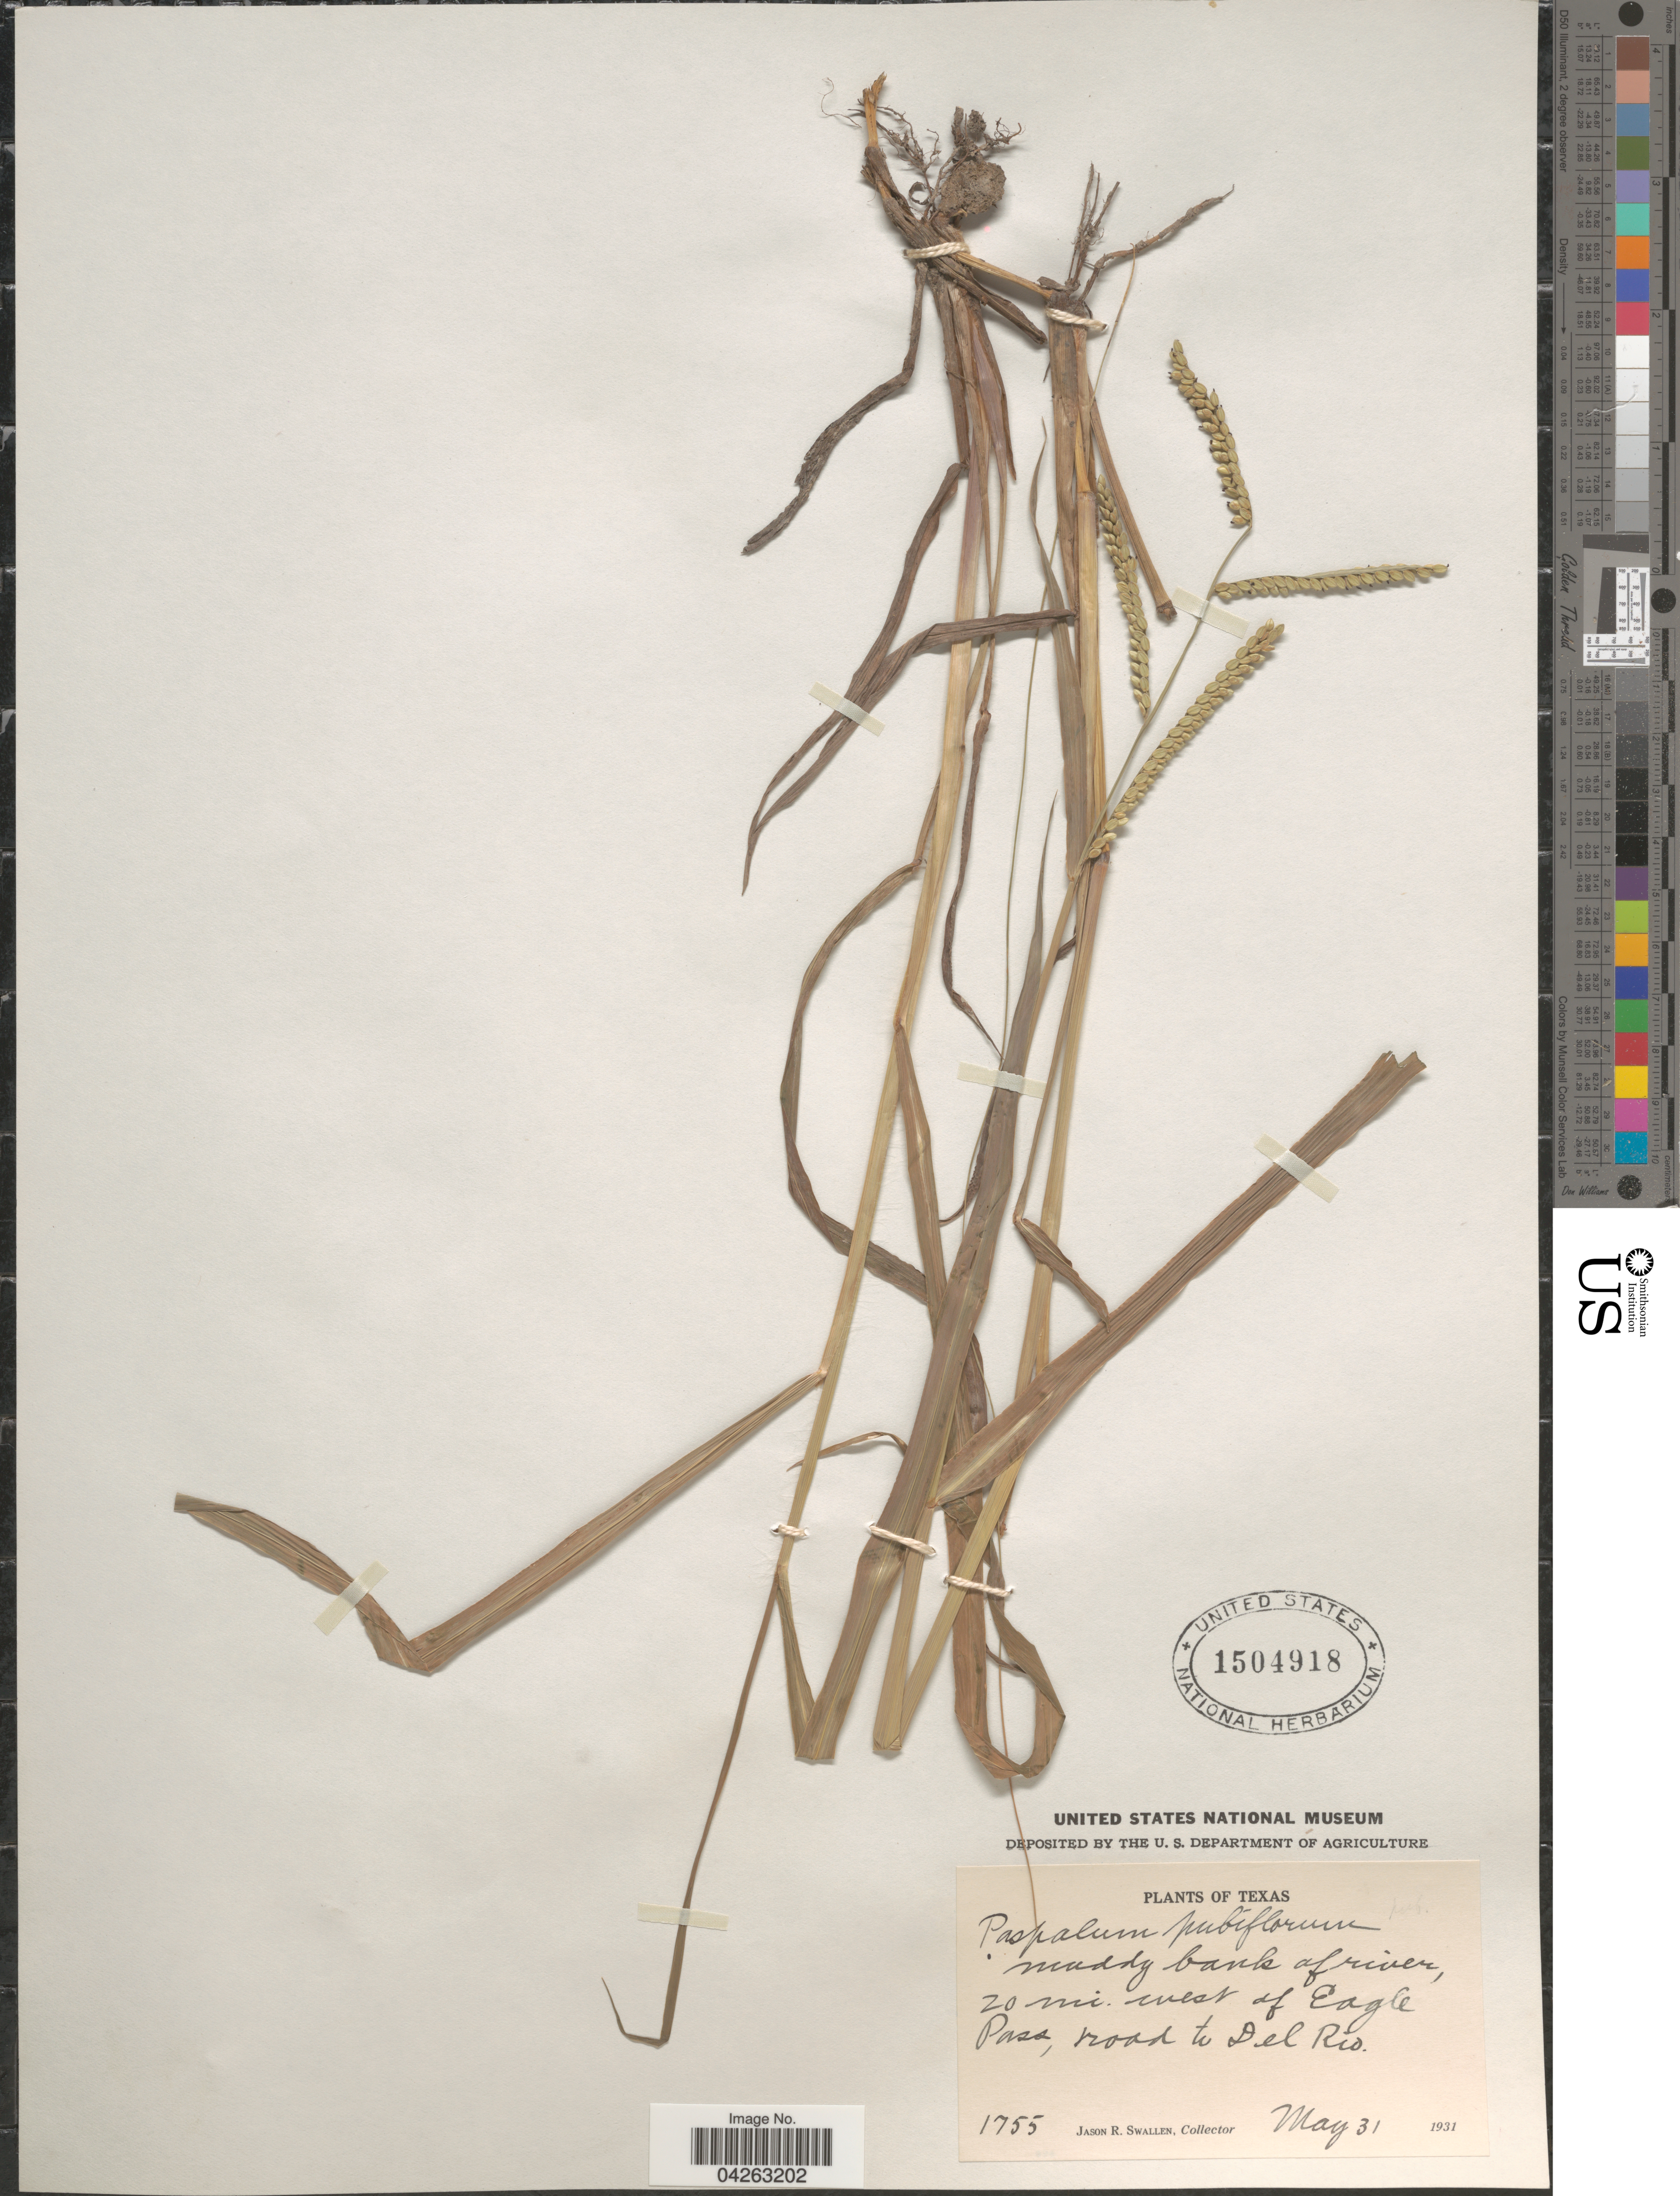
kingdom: Plantae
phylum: Tracheophyta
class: Liliopsida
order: Poales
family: Poaceae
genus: Paspalum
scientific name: Paspalum pubiflorum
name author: Rupr. ex E. Fourn.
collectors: J. R. Swallen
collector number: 1755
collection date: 1931-05-31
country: United States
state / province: Texas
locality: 20 mi. west of Eagle Pass, road to Del Rio.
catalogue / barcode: US 1504918